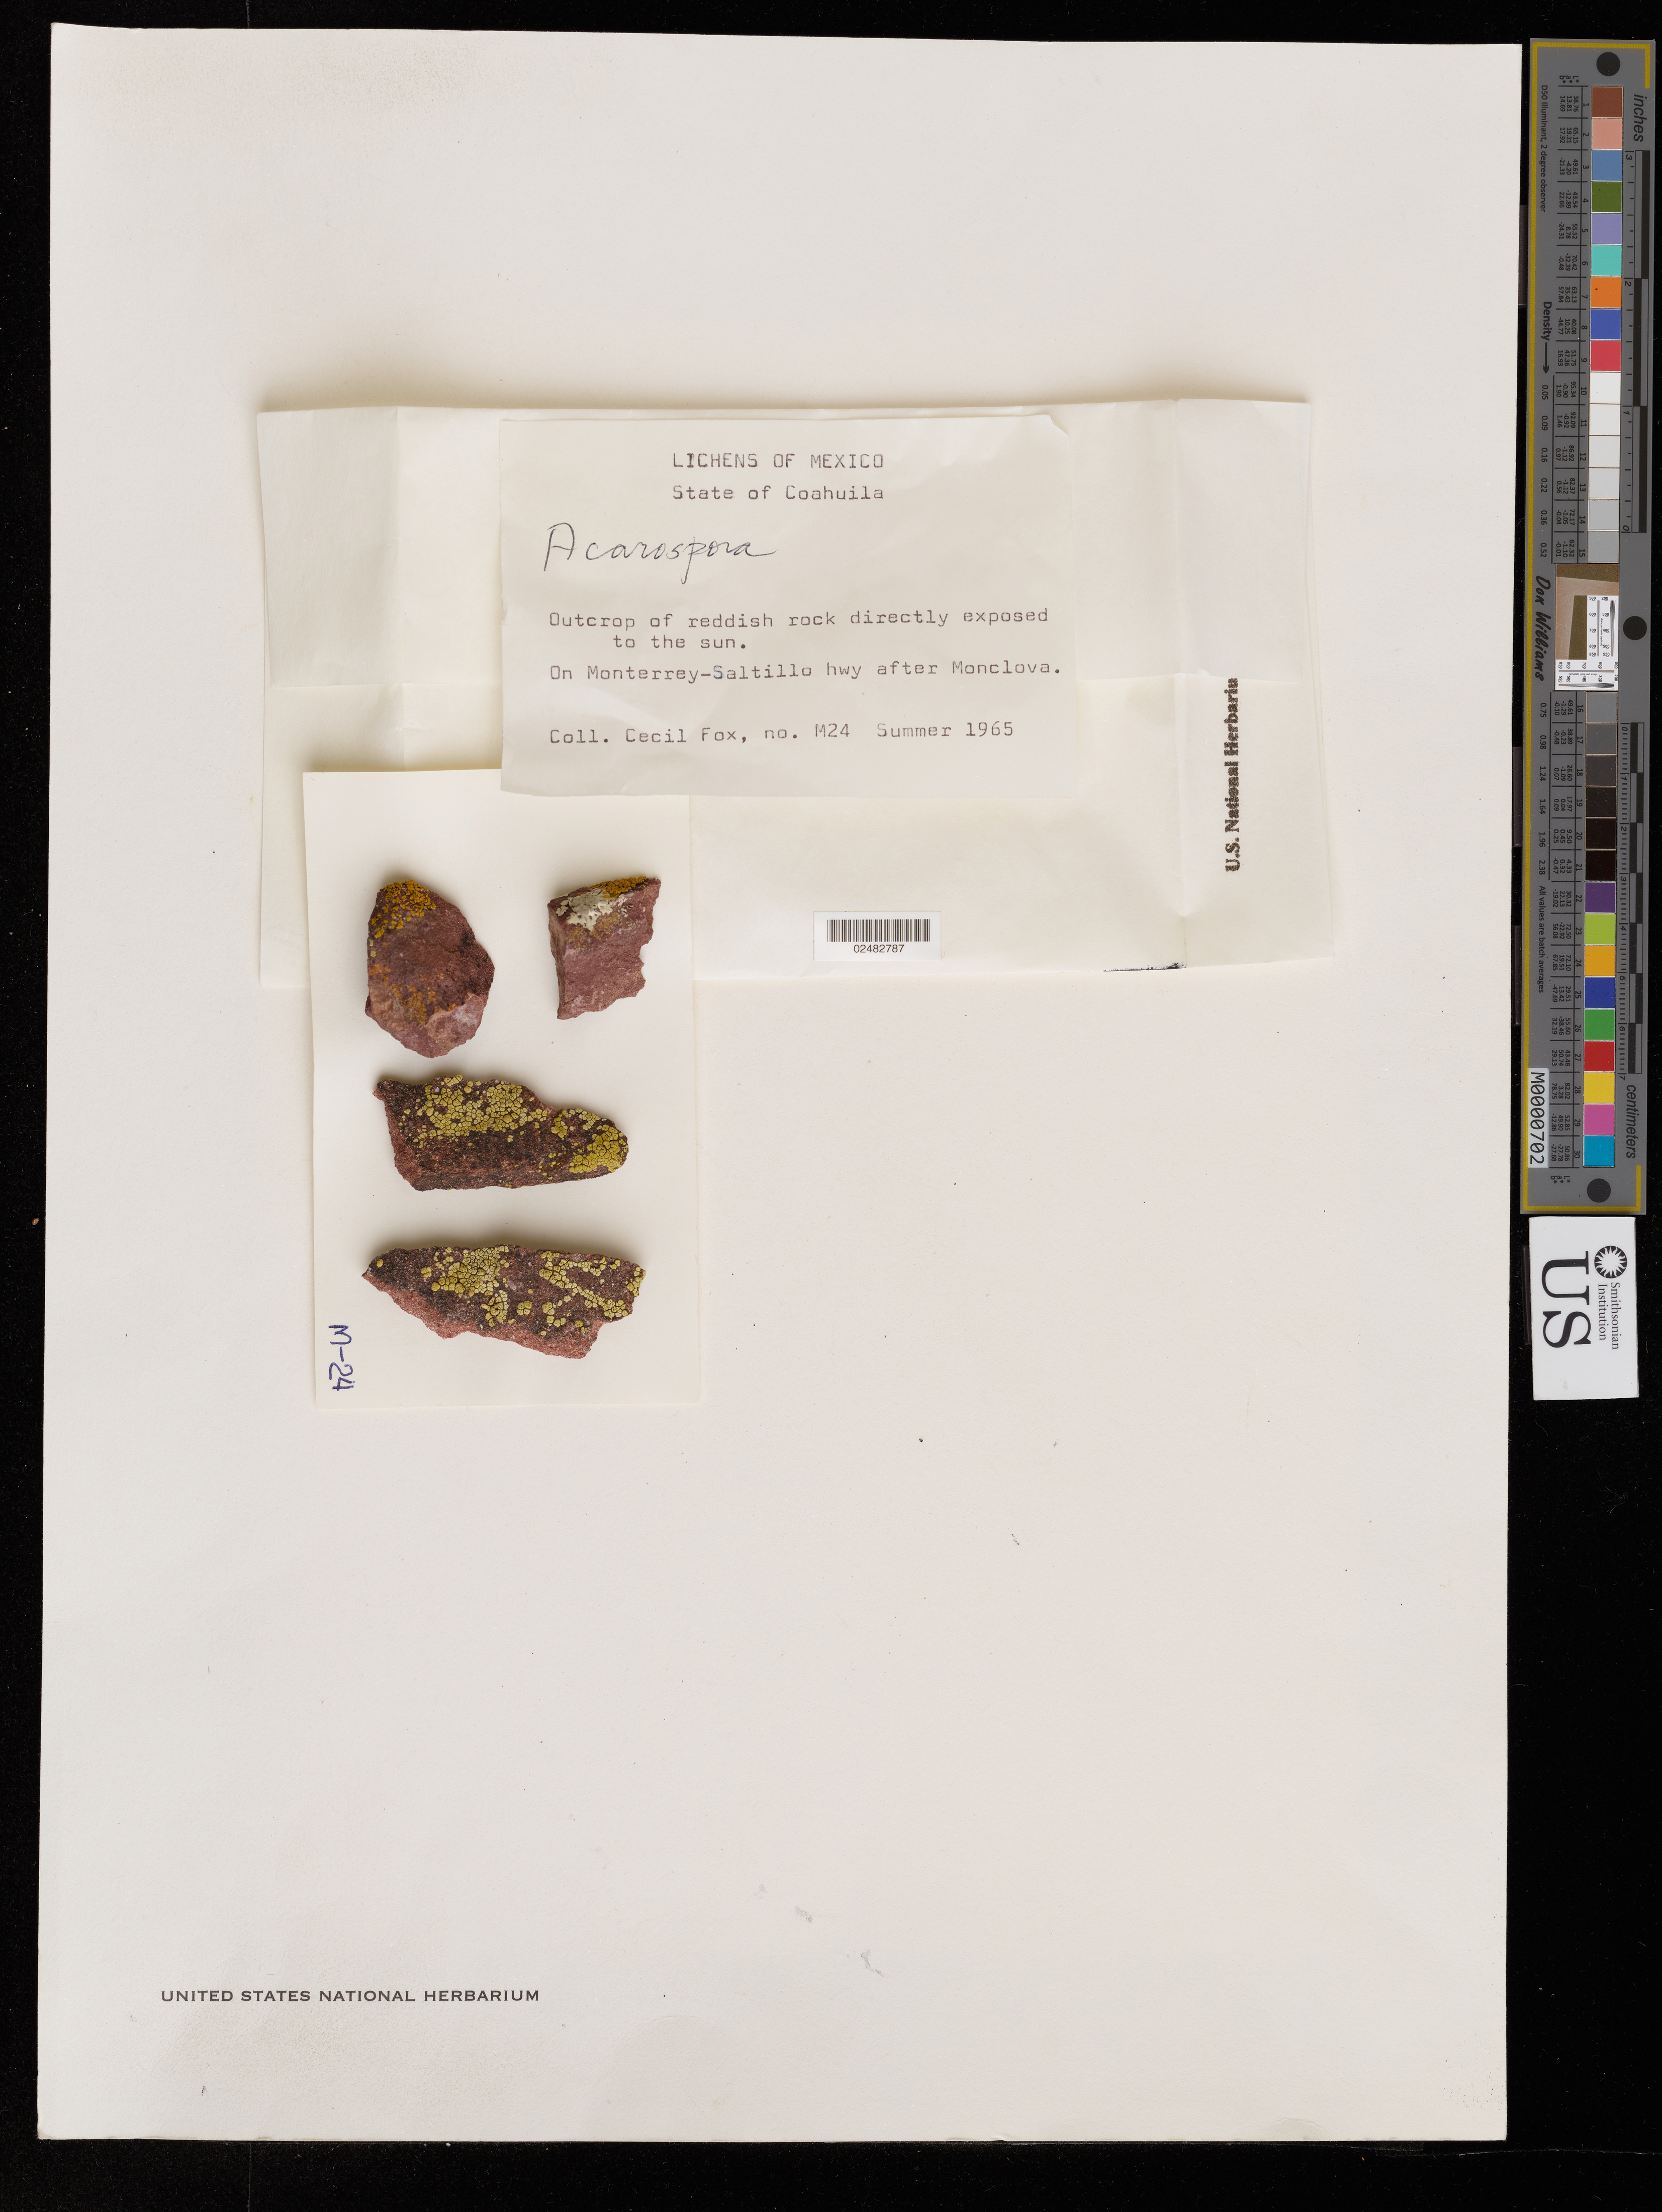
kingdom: Fungi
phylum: Ascomycota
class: Lecanoromycetes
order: Acarosporales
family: Acarosporaceae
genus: Acarospora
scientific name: Acarospora sp.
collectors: C. Fox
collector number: M24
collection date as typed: Sum 1965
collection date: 1965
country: Mexico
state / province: Coahuila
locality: At nukestibe JN 945 on the road to Saltillo (Mex 85)